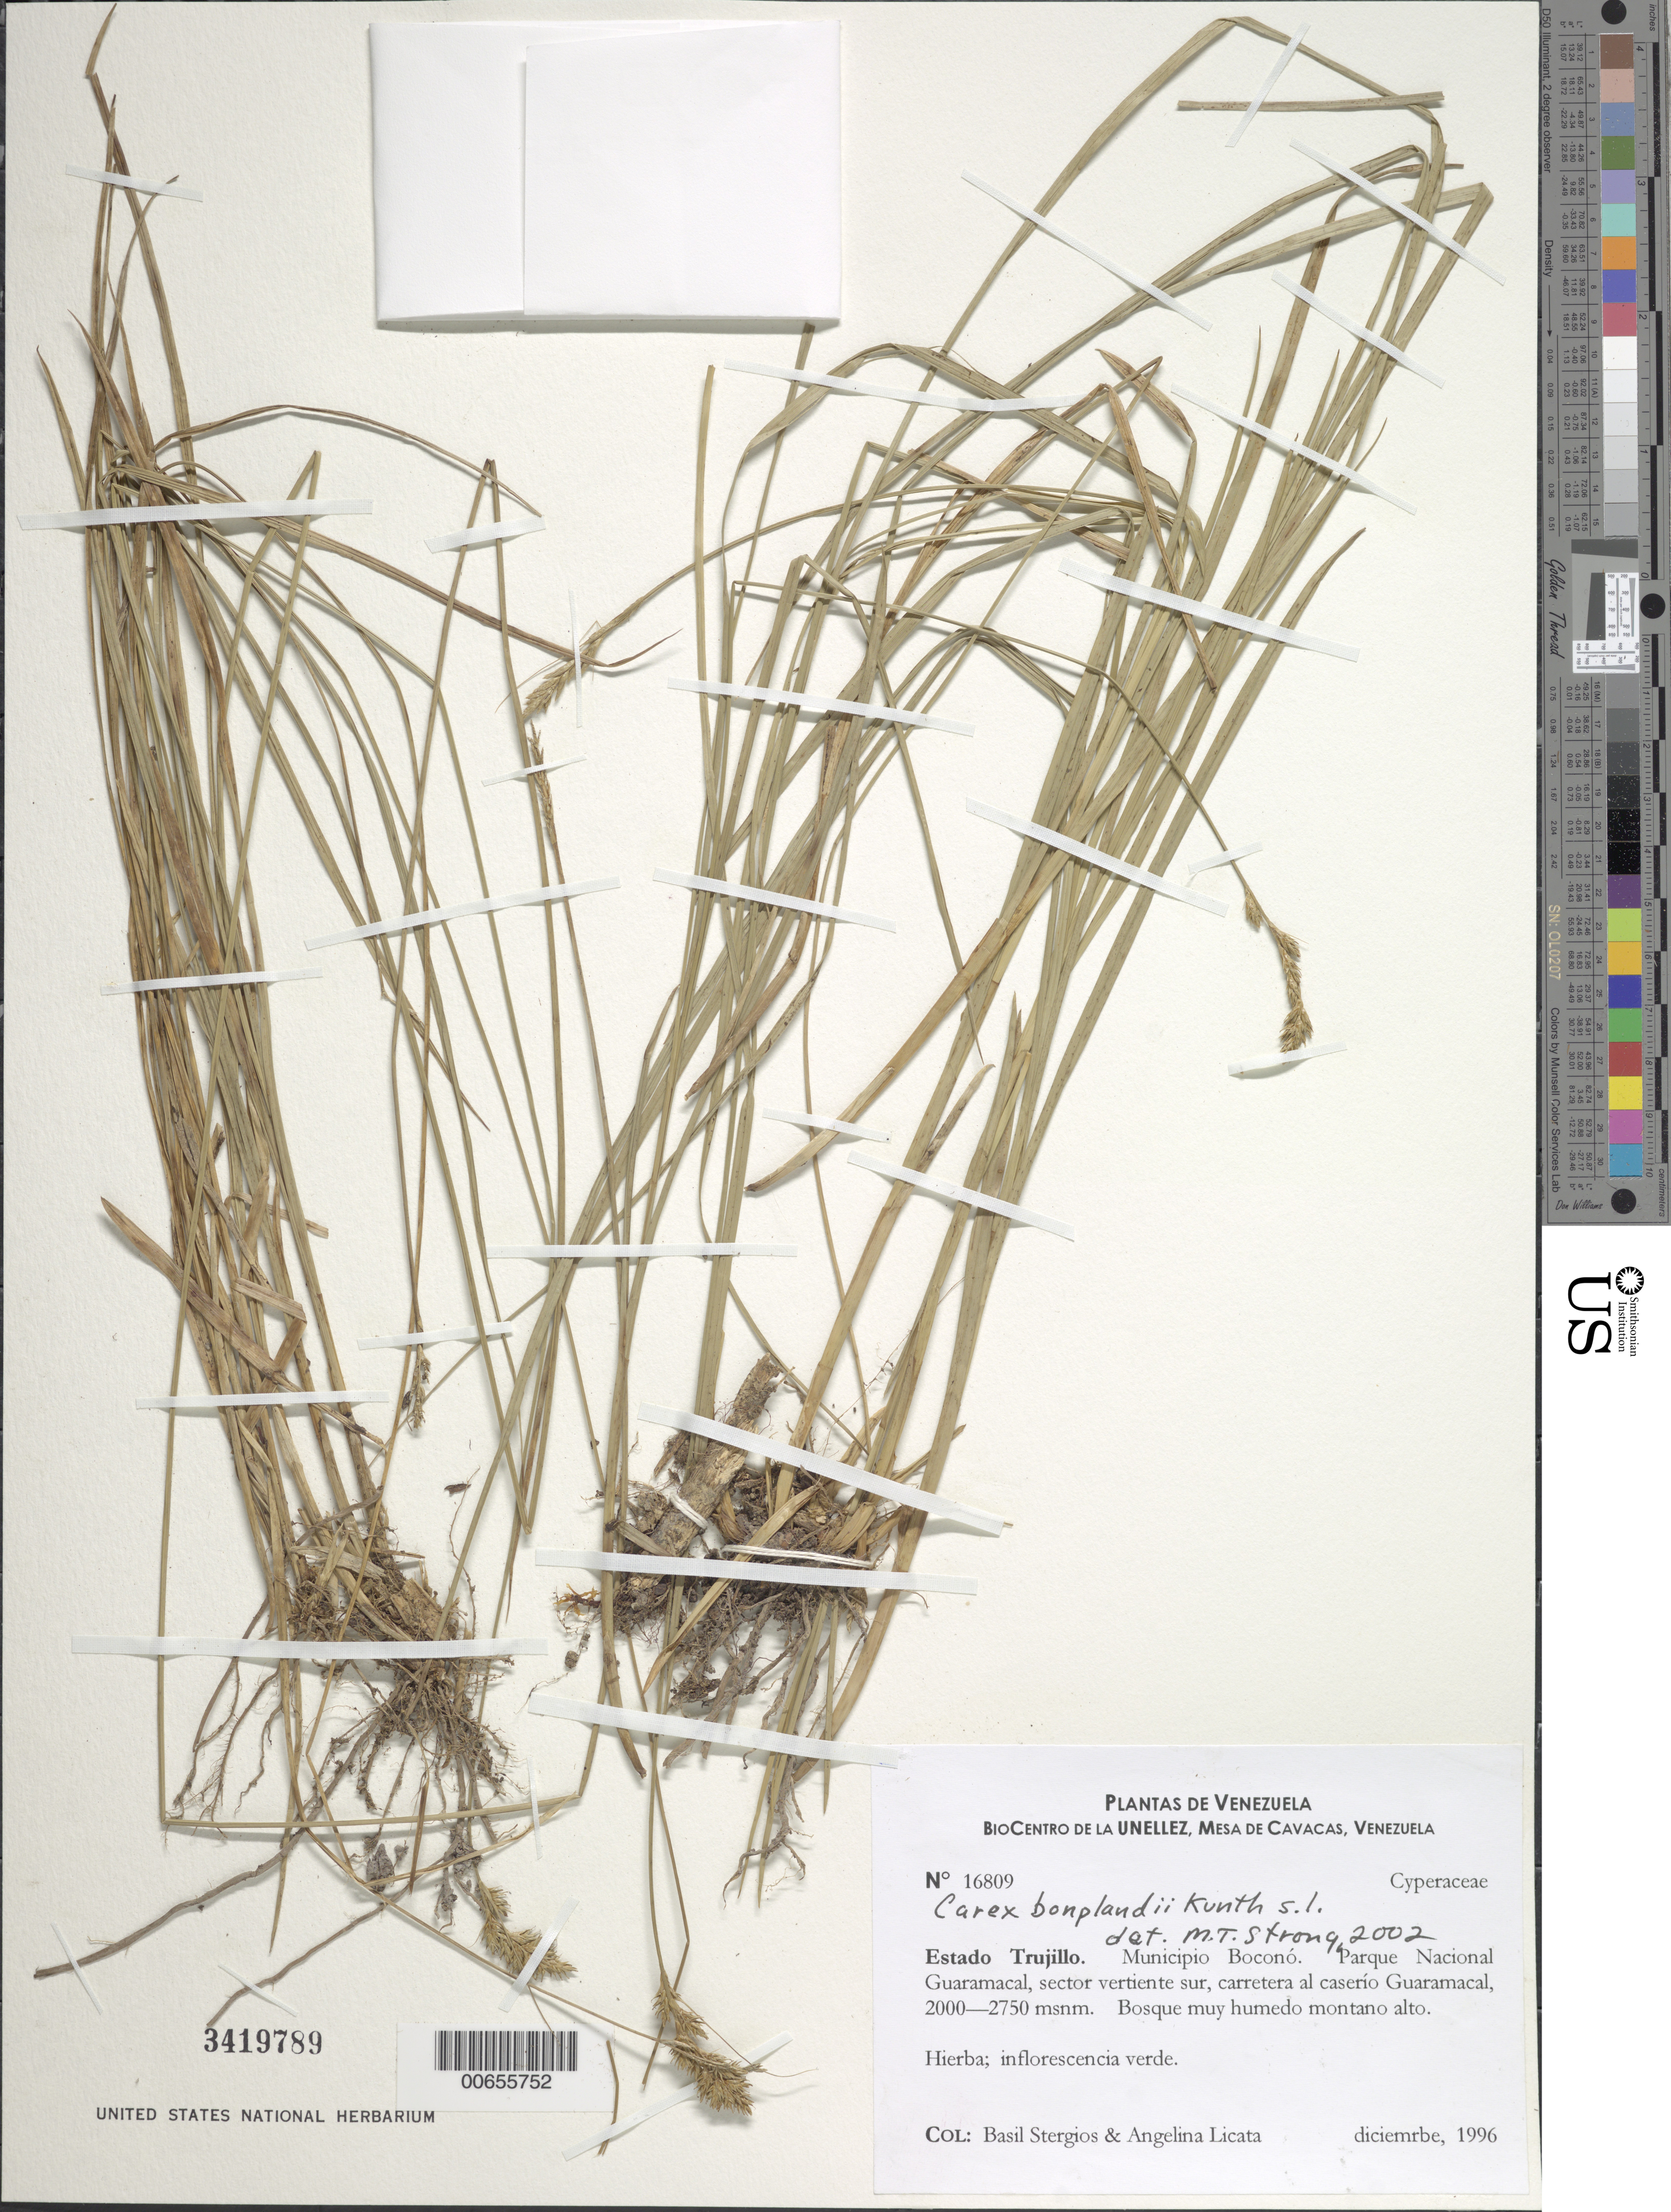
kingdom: Plantae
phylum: Tracheophyta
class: Liliopsida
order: Poales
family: Cyperaceae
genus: Carex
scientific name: Carex bonplandii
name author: Kunth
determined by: Strong, Mark T., (BOT), Smithsonian Institution - National Museum of Natural History (UNITED STATES)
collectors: B. G. Stergios & A. Licata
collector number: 16809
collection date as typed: Dec 1996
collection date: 1996-12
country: Venezuela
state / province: Trujillo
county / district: Boconó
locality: Parque Nacional Guaramacal, vertiente S, carretera Guaramacal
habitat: Bosque muy húmedo montano alto.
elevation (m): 2000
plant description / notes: MICH, PORT, US, VEN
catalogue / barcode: US 3419789